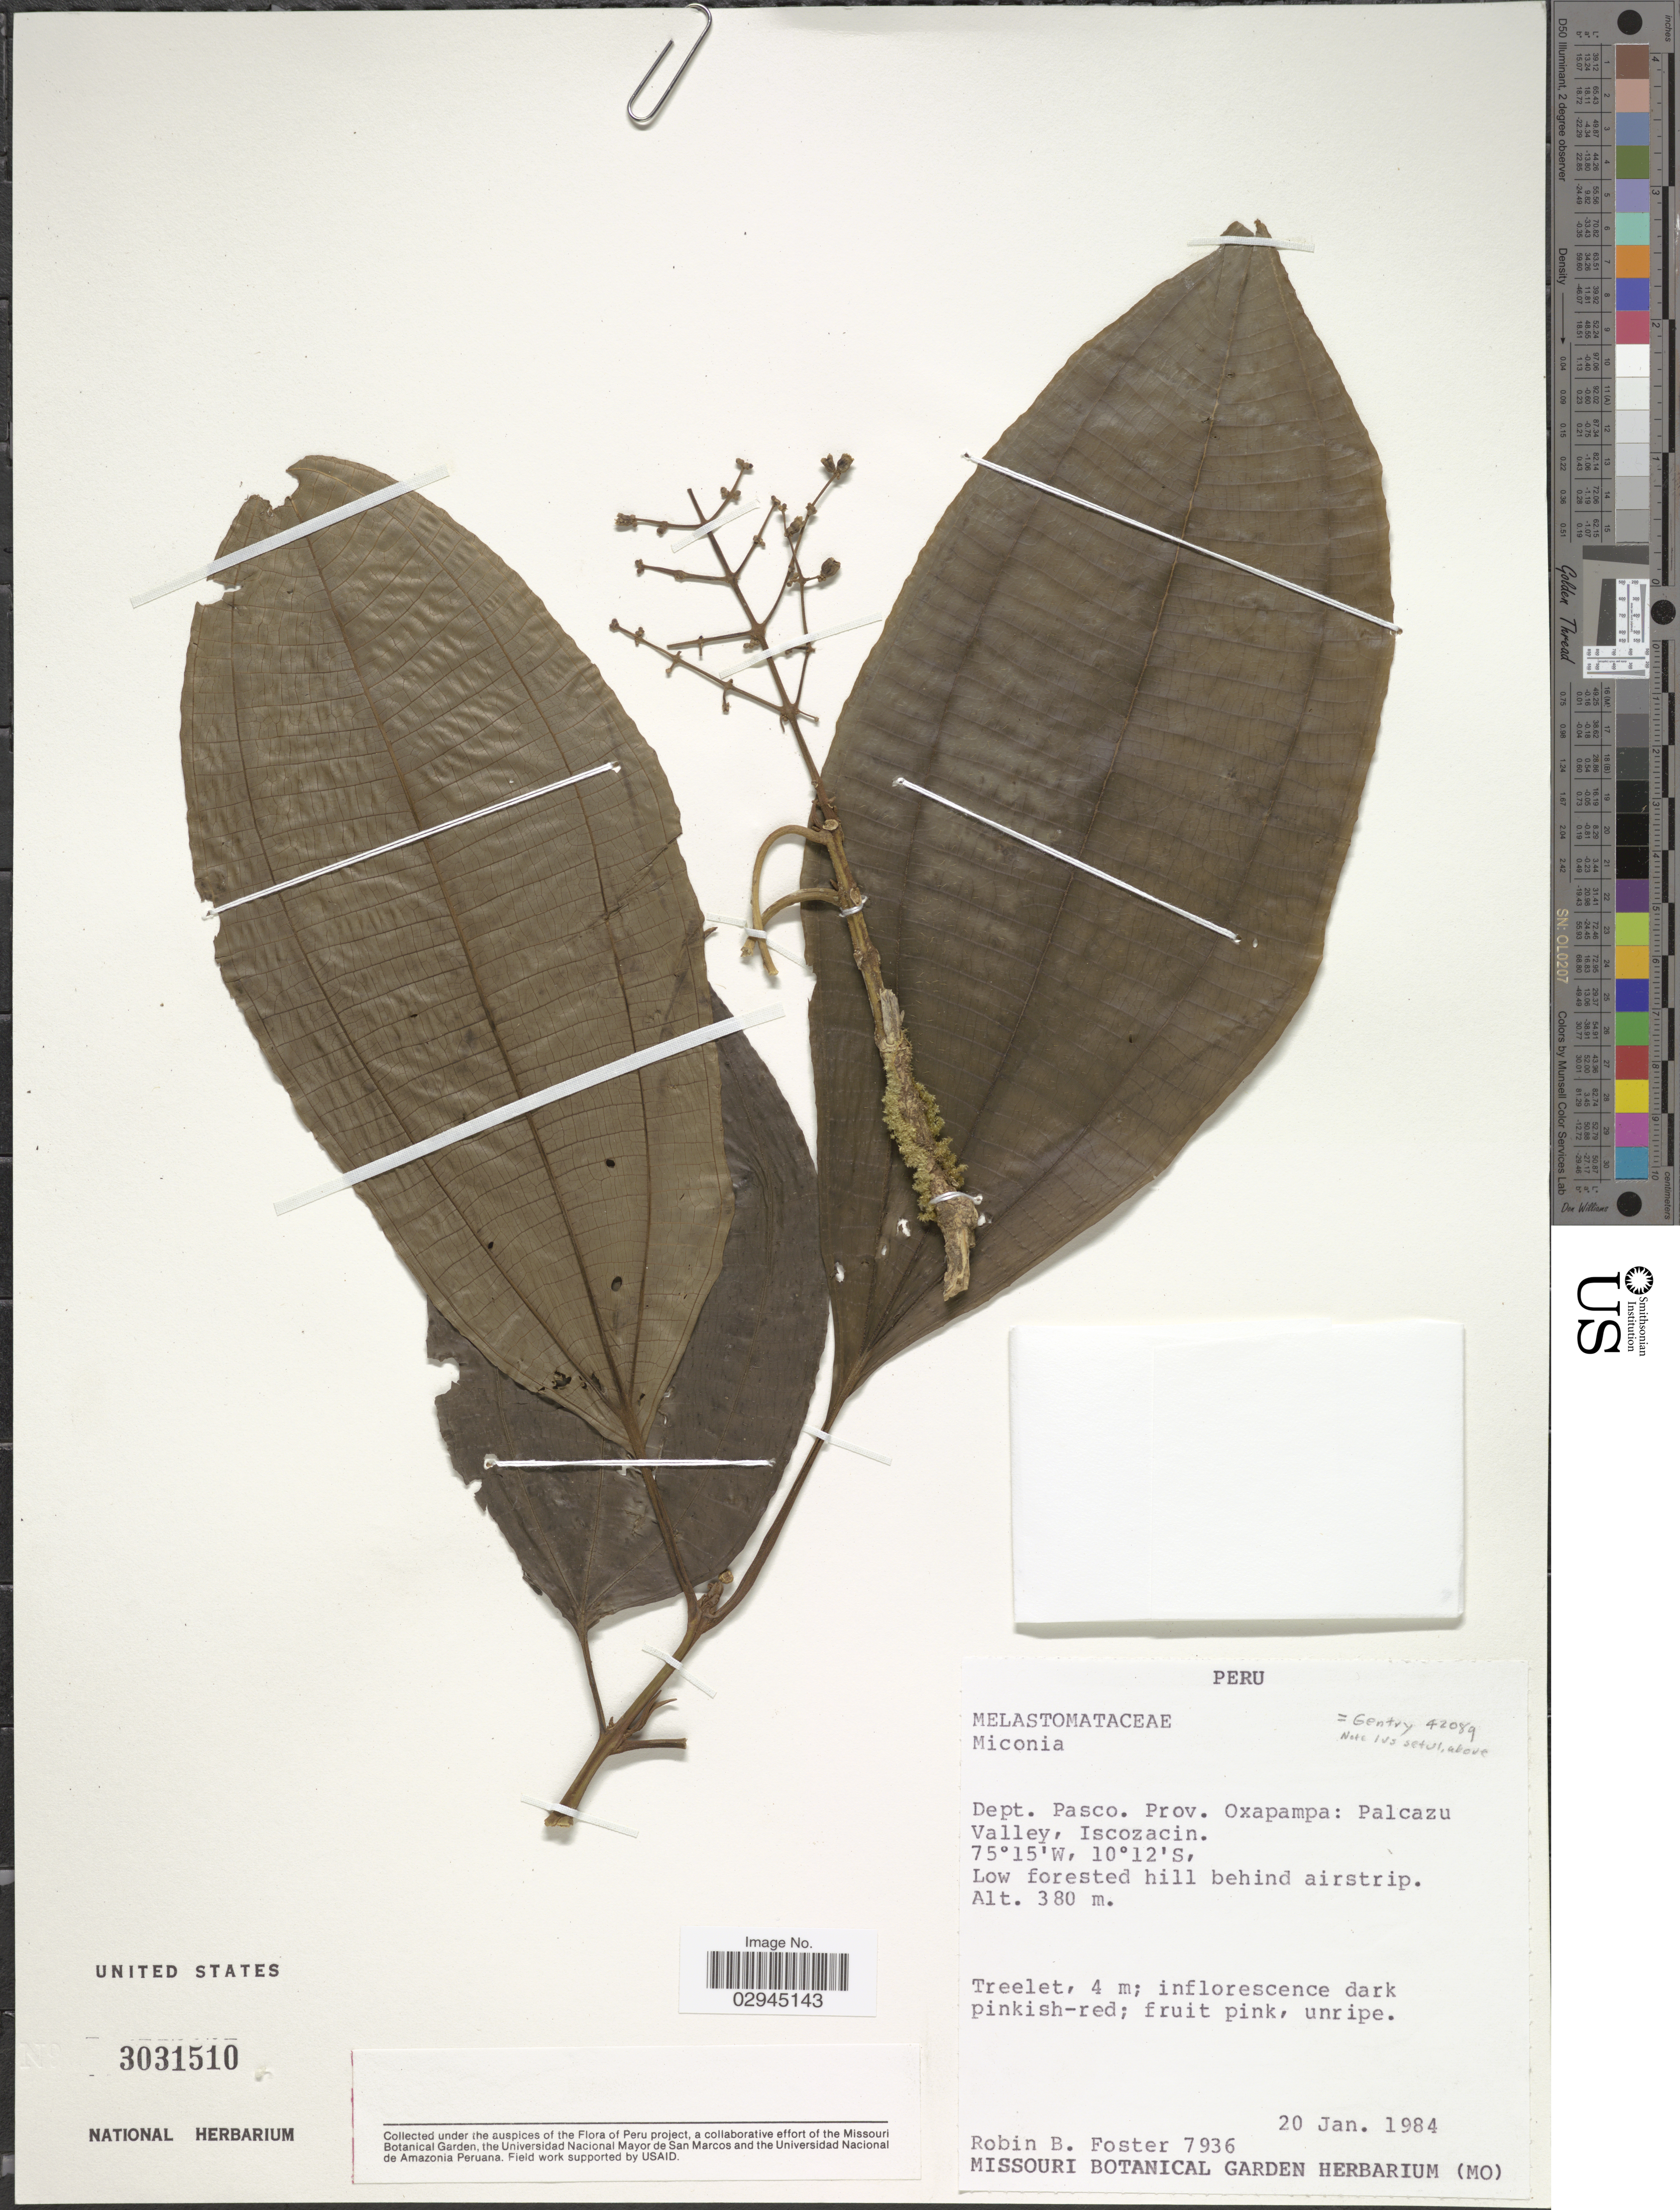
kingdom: Plantae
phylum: Tracheophyta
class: Magnoliopsida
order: Myrtales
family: Melastomataceae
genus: Miconia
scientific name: Miconia sp.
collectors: R. B. Foster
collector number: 7936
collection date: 1984-01-20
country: Peru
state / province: Pasco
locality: Dept. Pasco. Prov. Oxapampa: Palcazu Valley, Iscozacin.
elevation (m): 380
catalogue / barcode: US 3031510